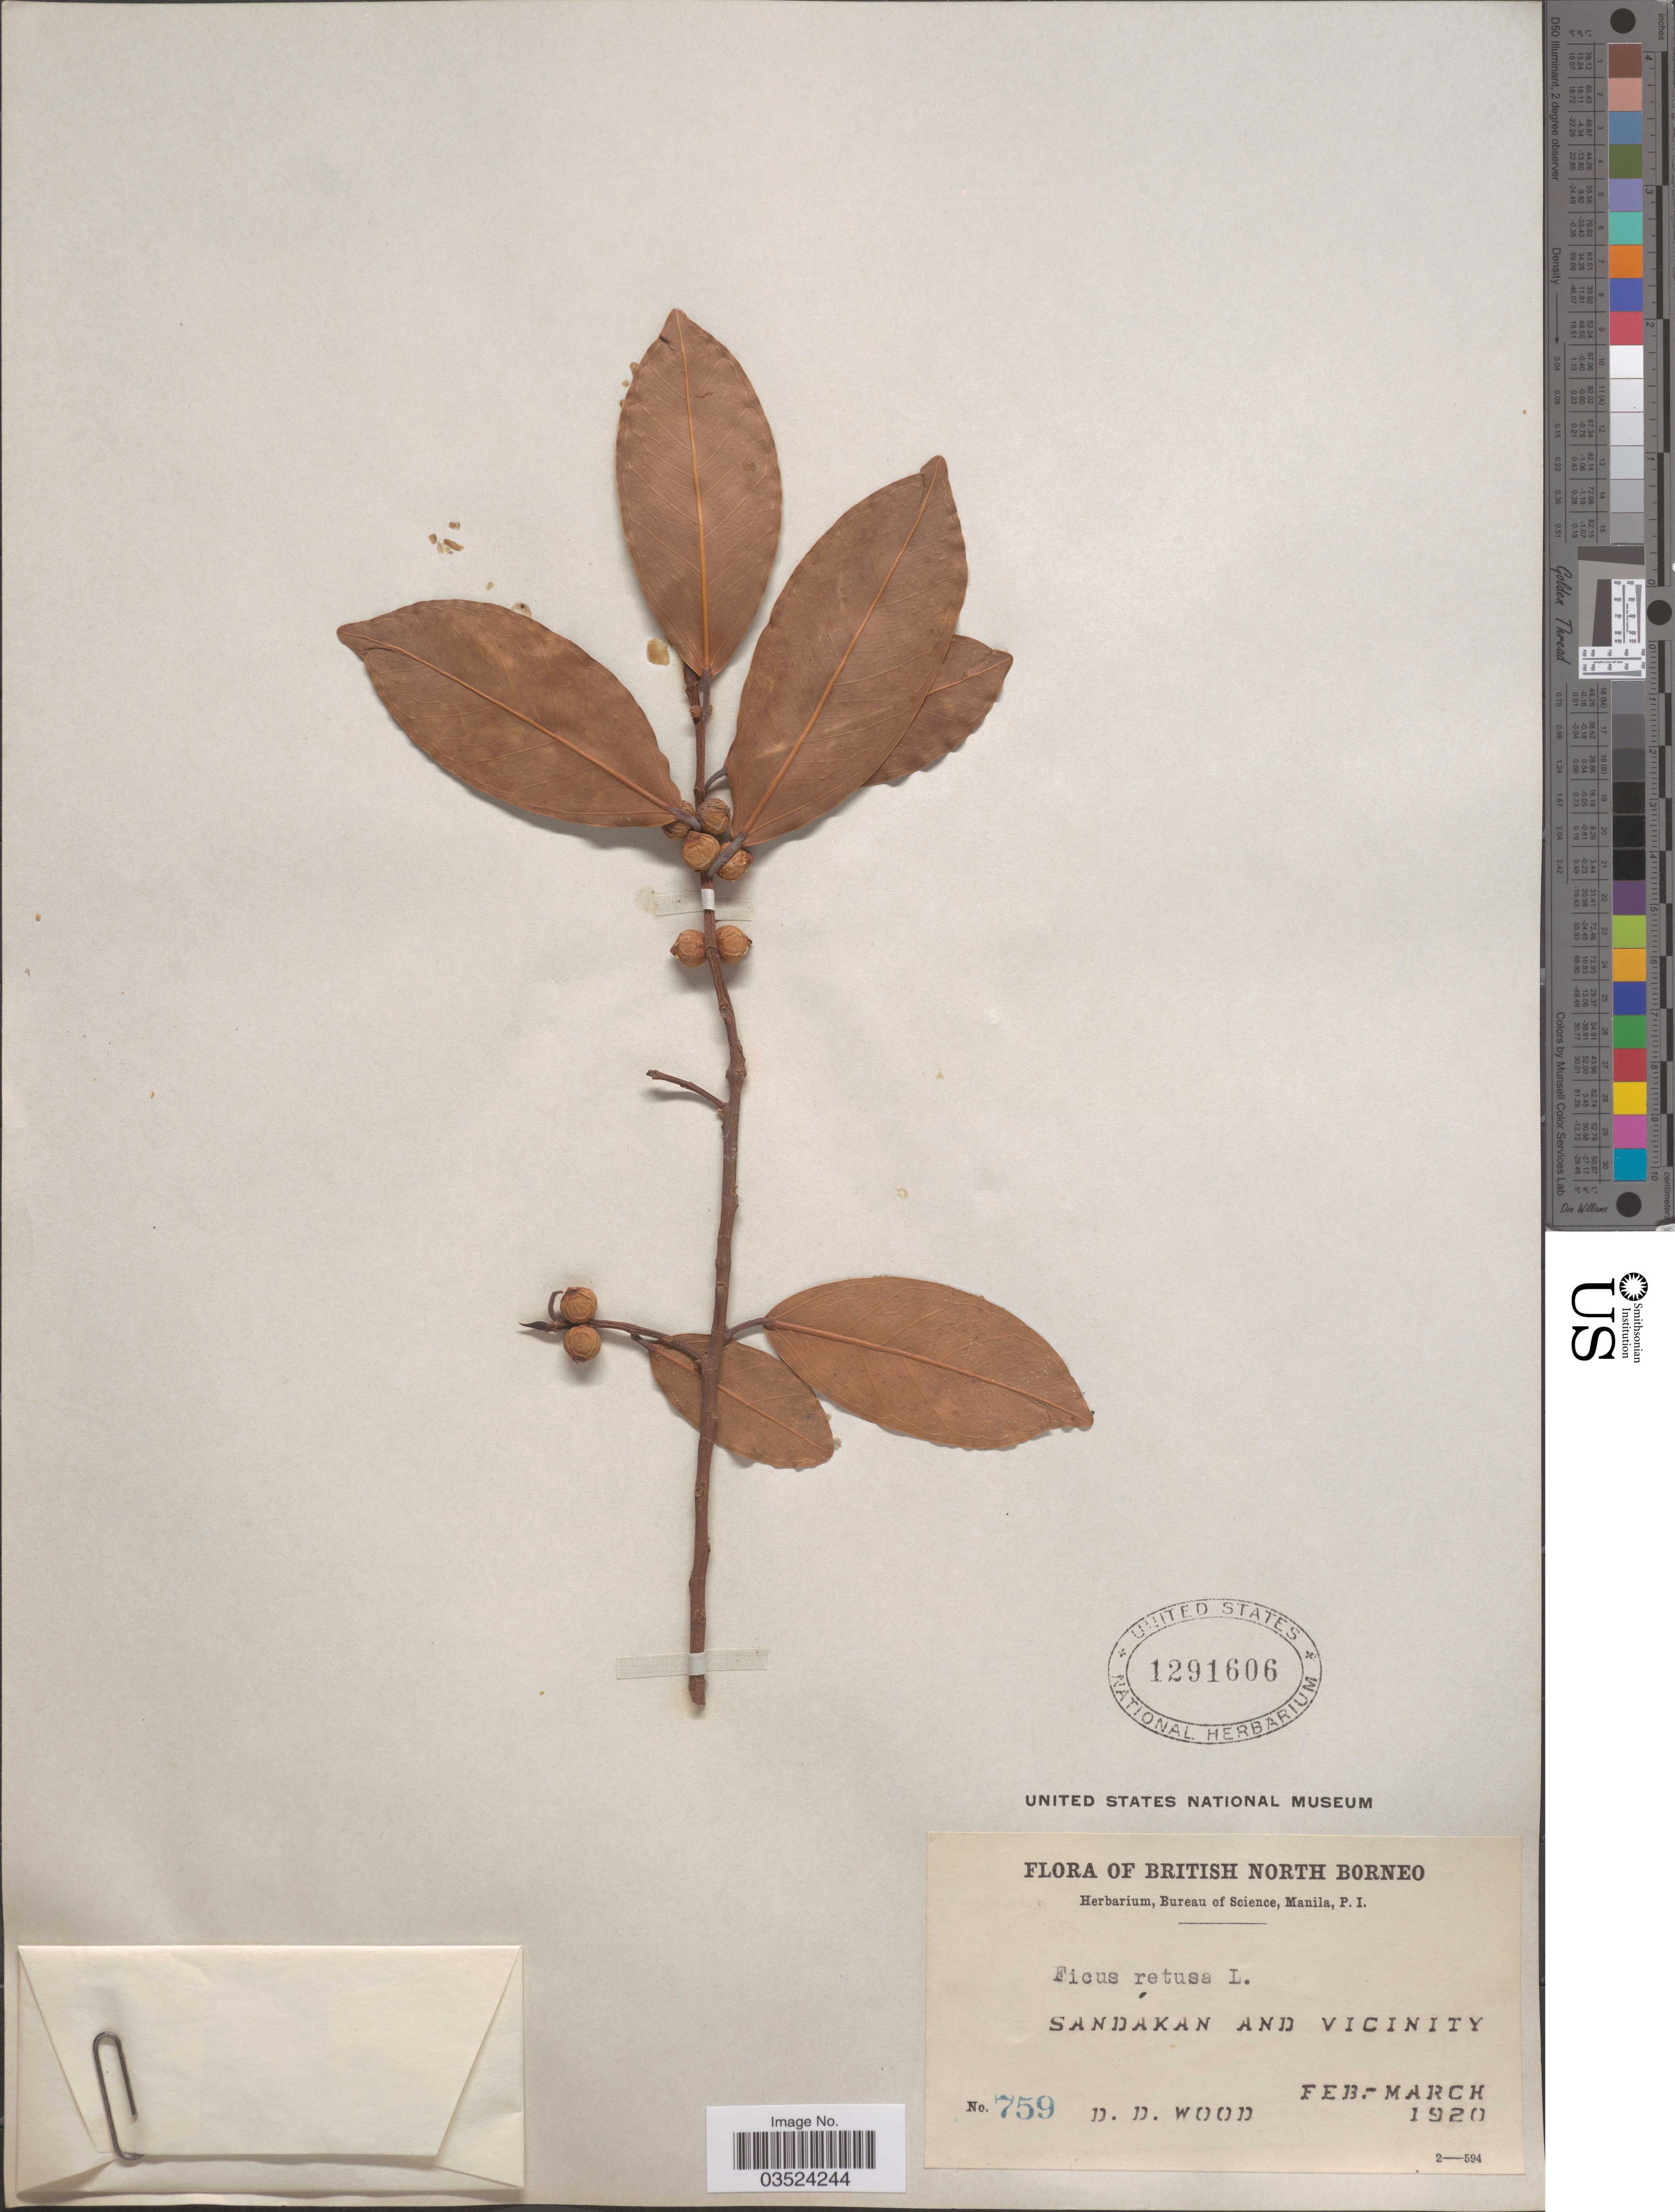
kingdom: Plantae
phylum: Tracheophyta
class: Magnoliopsida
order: Rosales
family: Moraceae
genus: Ficus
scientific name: Ficus retusa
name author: L.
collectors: D. Wood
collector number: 759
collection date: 1920-02/1920-03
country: Malaysia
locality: British North Borneo. Sandakan and vicinity.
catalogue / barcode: US 1291606